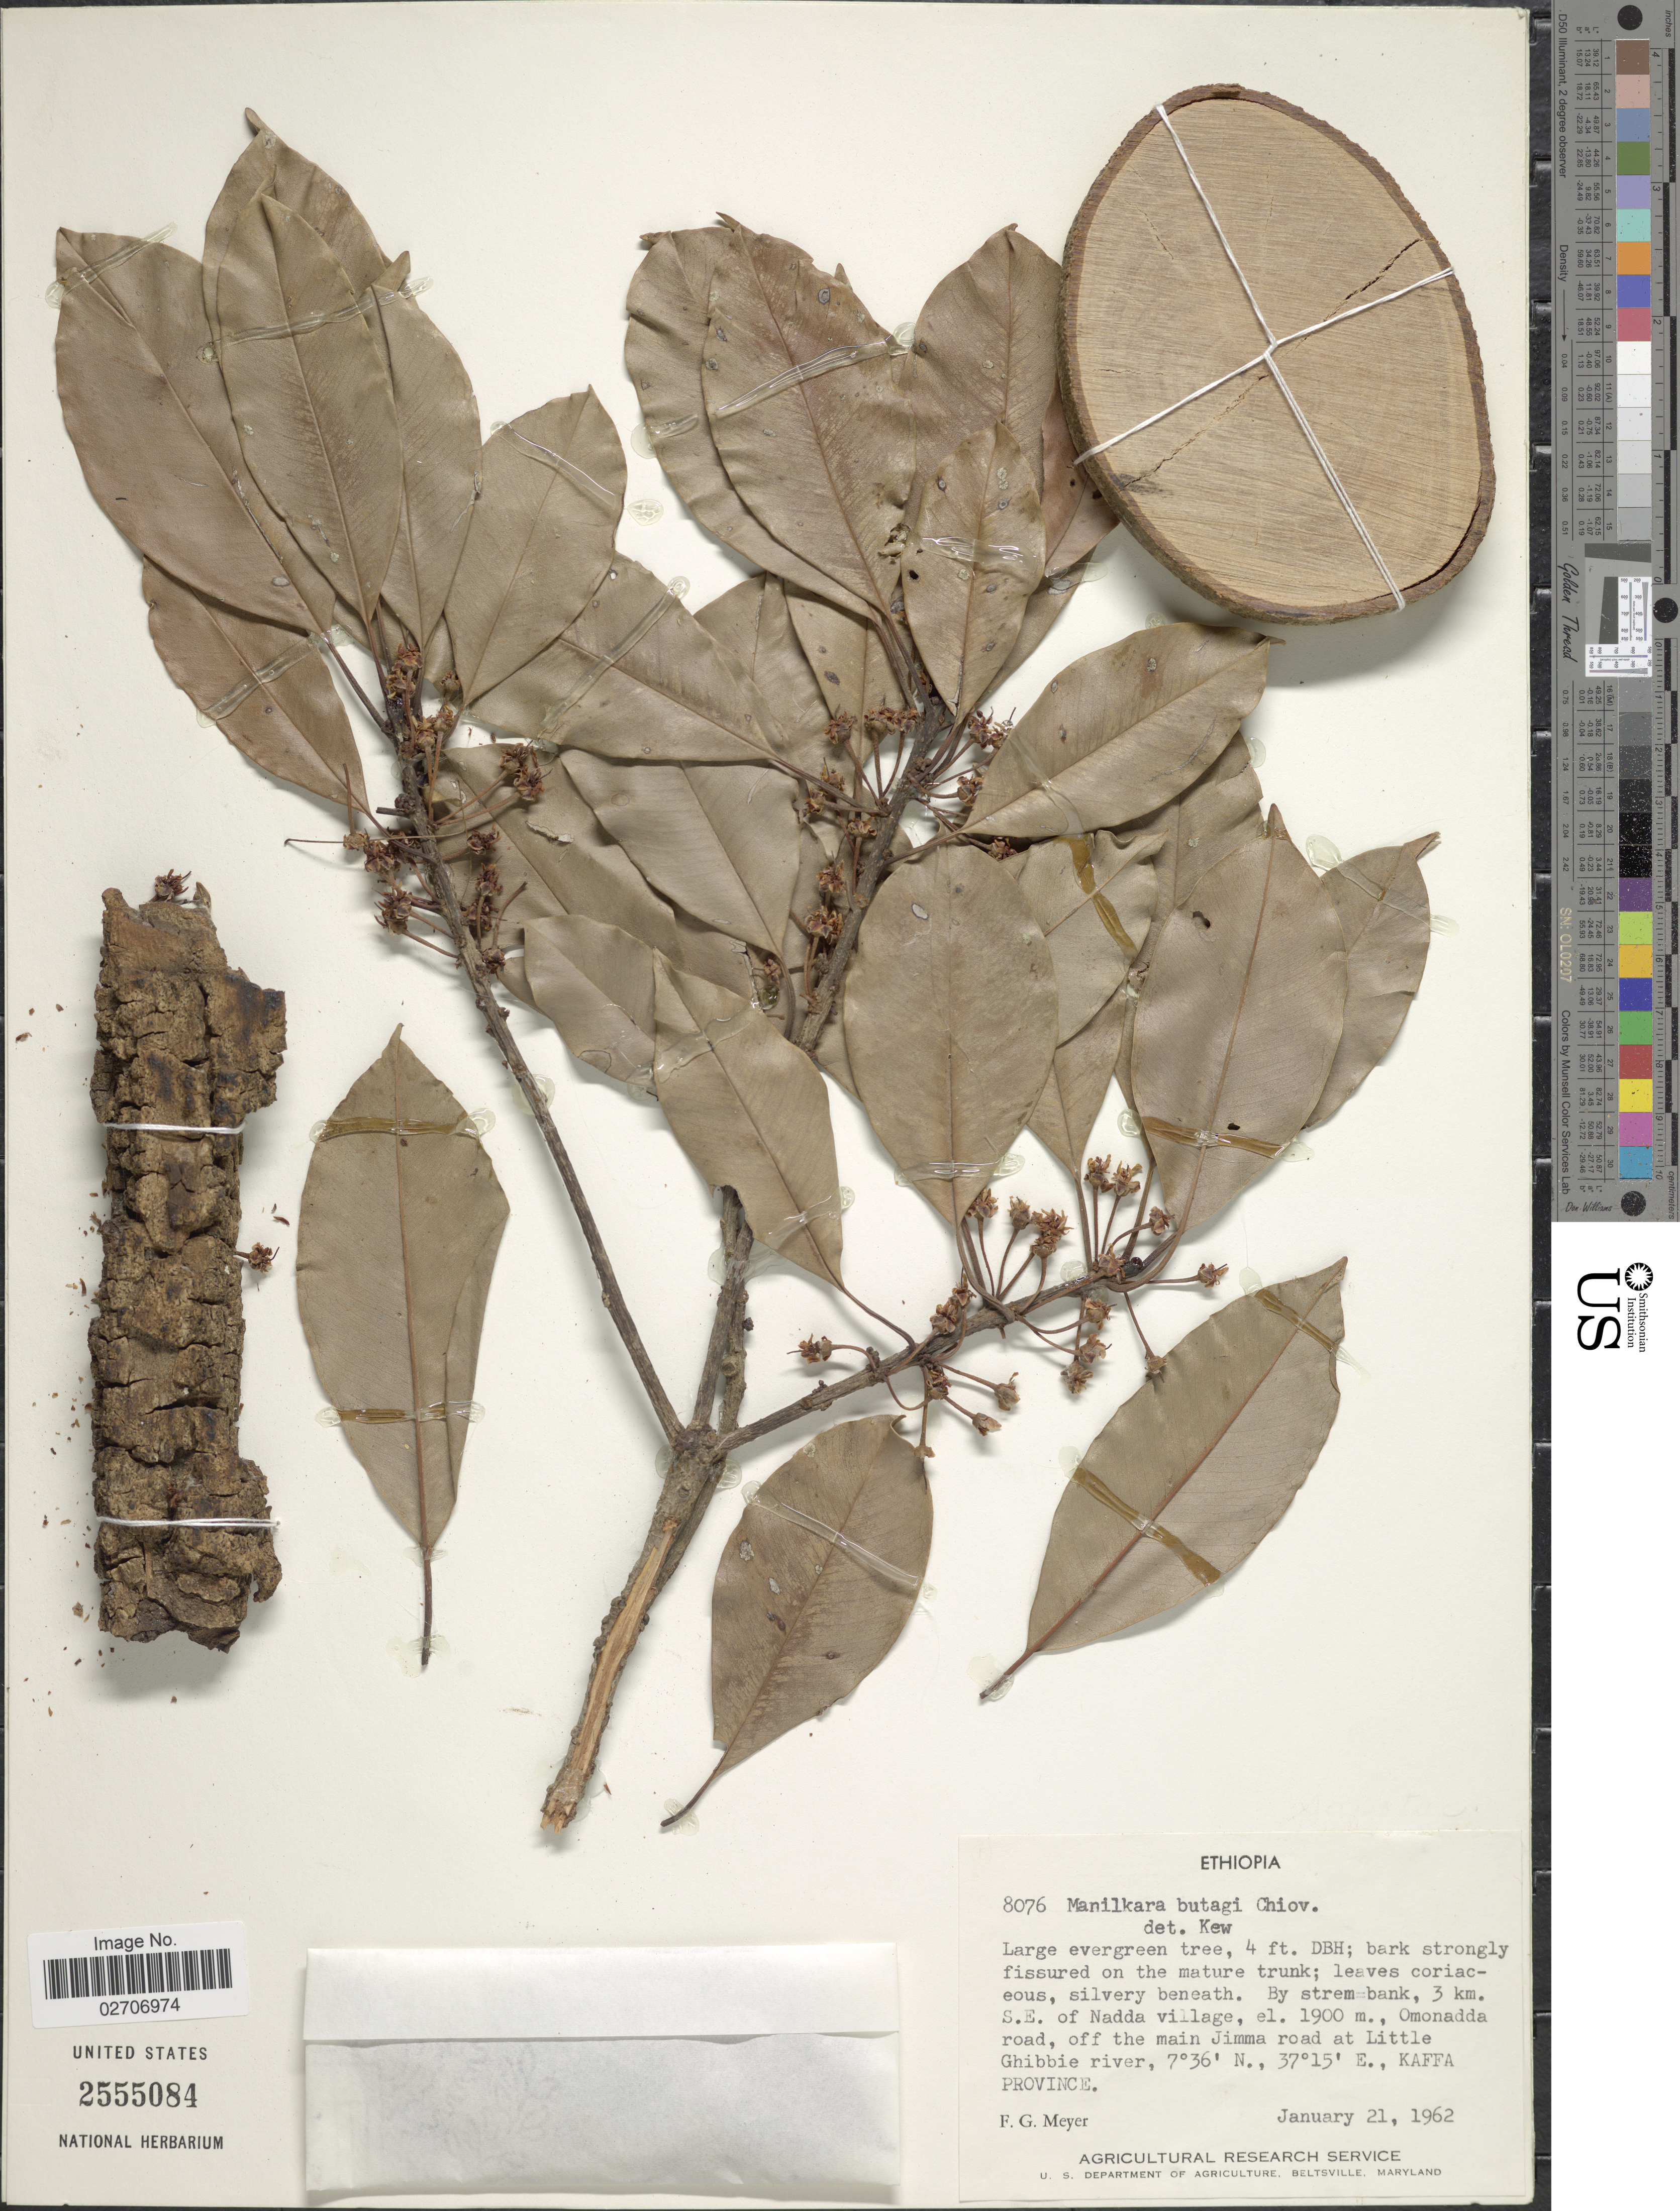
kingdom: Plantae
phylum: Tracheophyta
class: Magnoliopsida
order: Ericales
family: Sapotaceae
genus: Manilkara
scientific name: Manilkara butugi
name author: Chiov.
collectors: F. G. Meyer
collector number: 8076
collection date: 1962-01-21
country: Ethiopia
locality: By stream bank, 3 km S.E. of Nadda village., Omonadda road, of the main Jimma road at Little Ghibbie river., Kaffa Province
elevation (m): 1900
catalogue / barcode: US 2555084